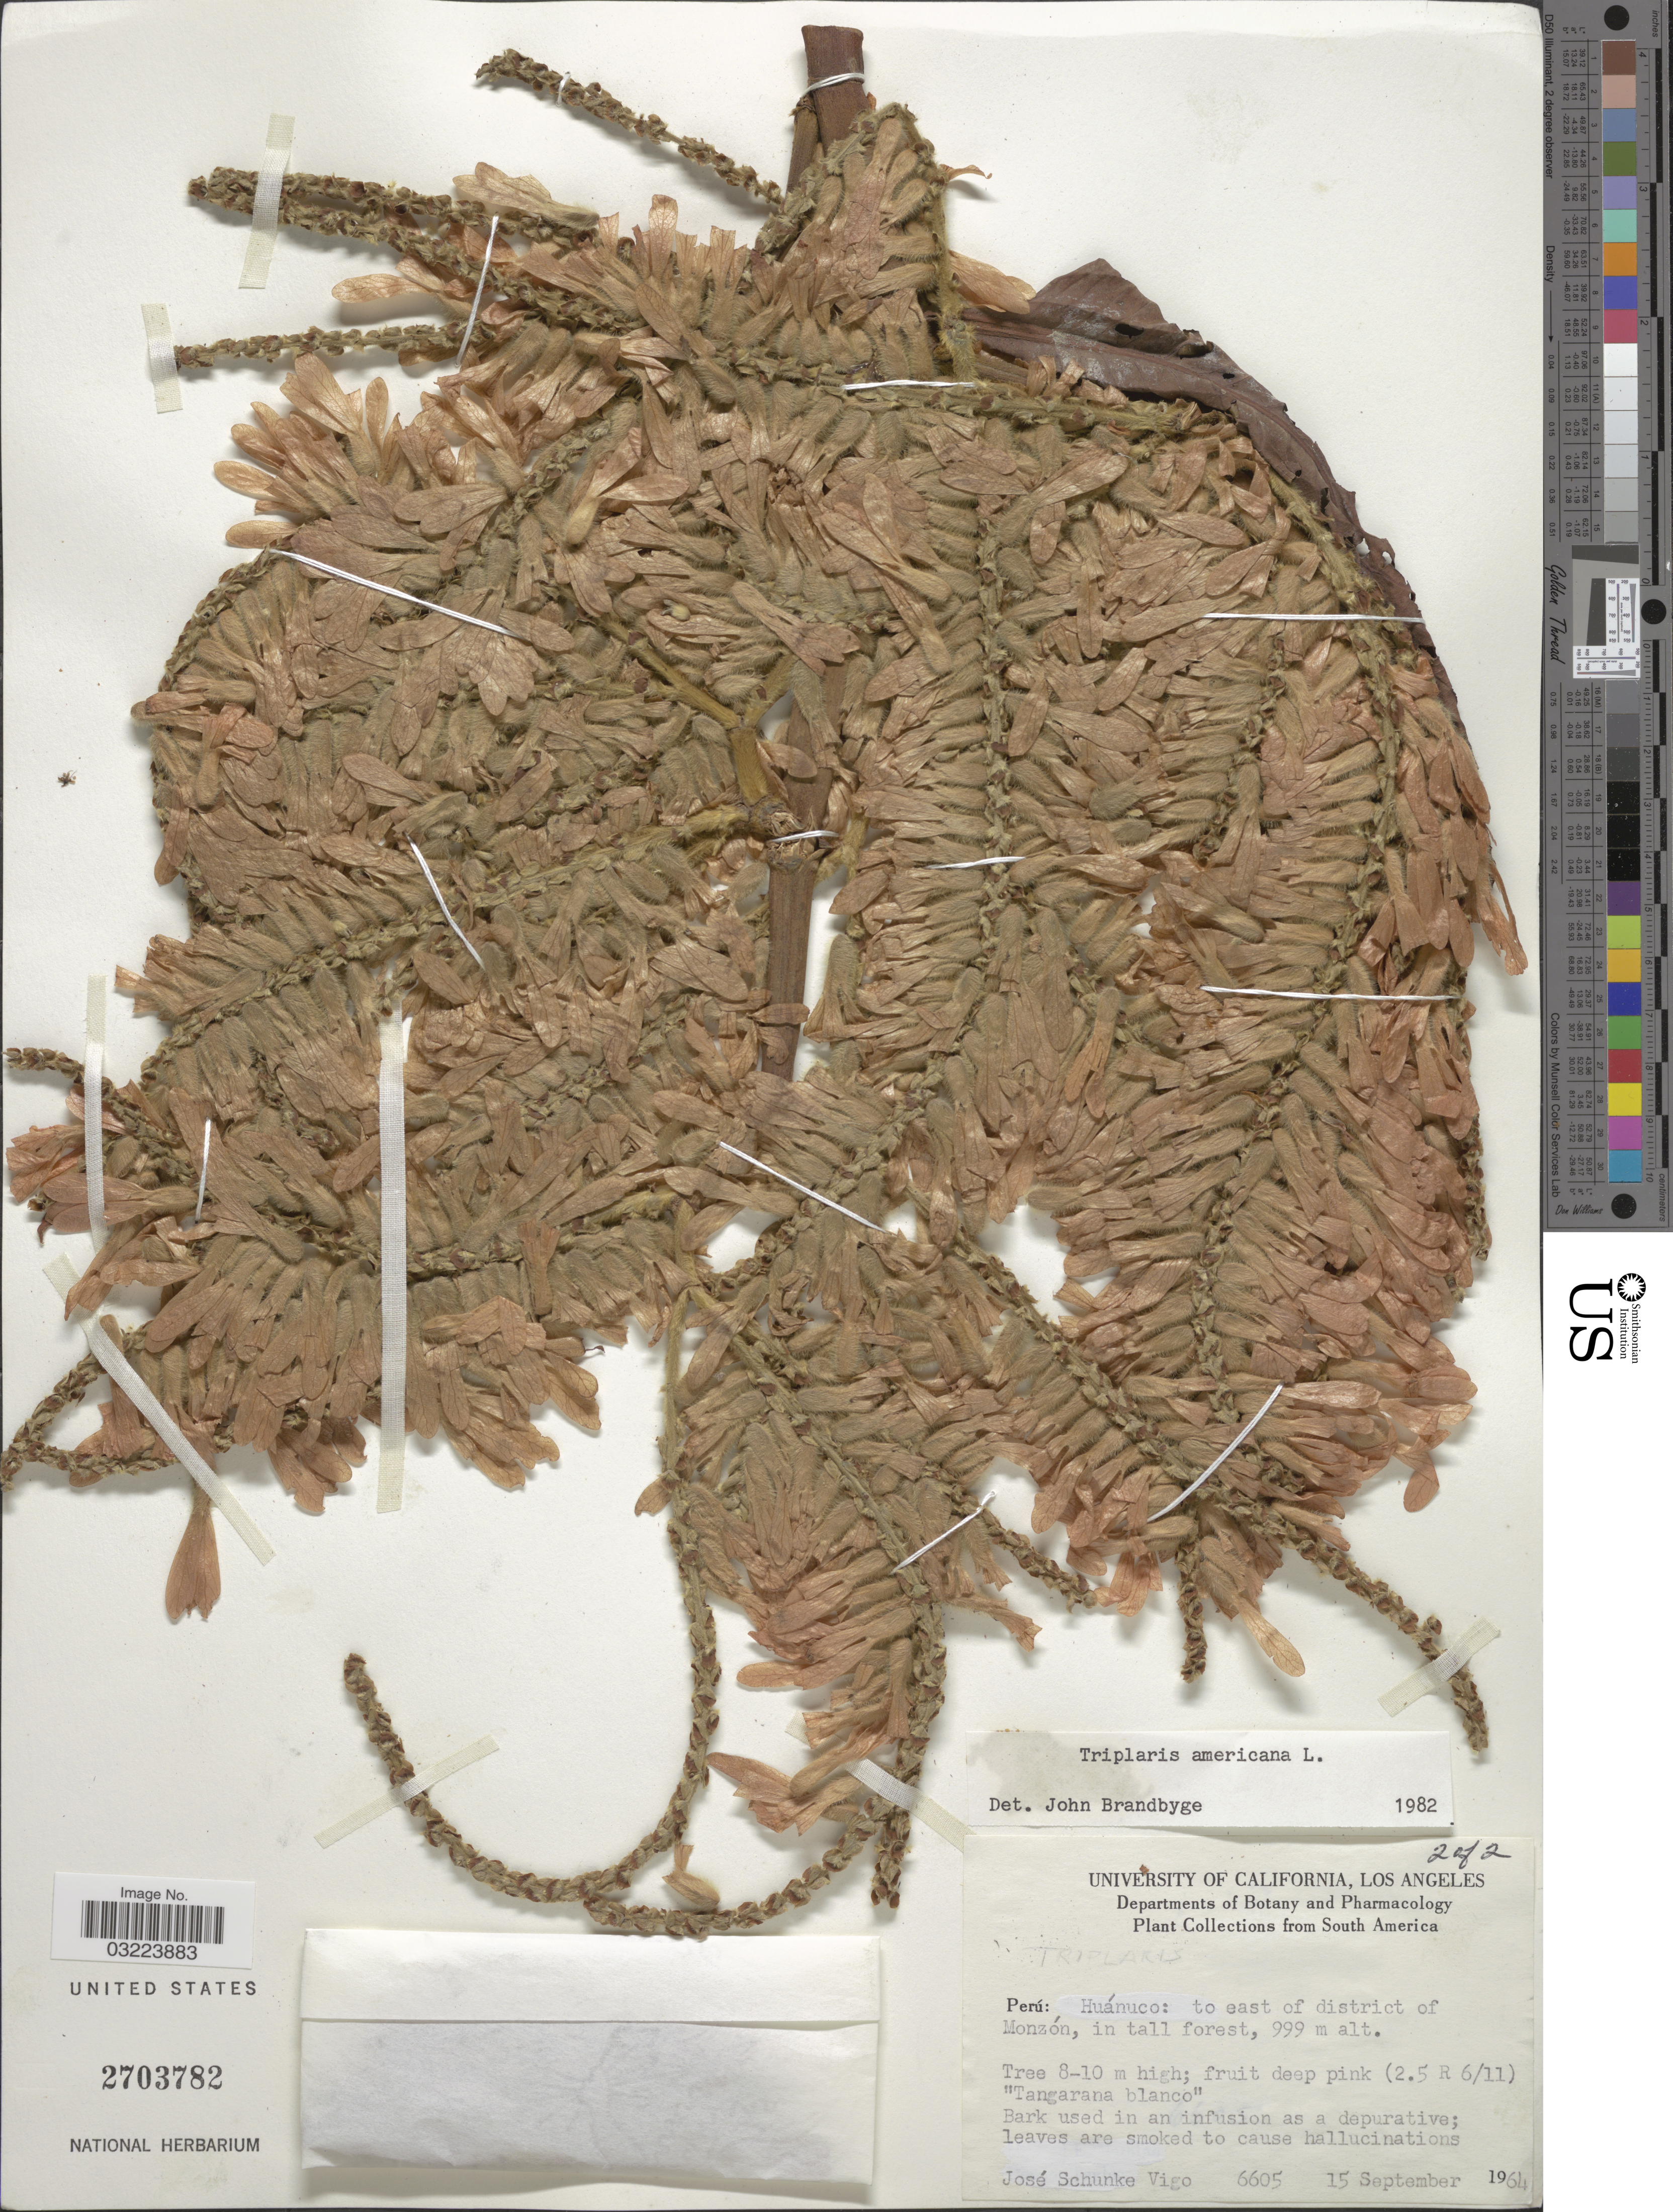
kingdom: Plantae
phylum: Tracheophyta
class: Magnoliopsida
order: Caryophyllales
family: Polygonaceae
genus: Triplaris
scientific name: Triplaris americana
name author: L.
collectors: J. Schunke Vigo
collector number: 6605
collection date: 1964-09-15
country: Peru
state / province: Huánuco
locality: To east of district of Monzón, in tall forest.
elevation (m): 999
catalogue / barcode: US 2703782